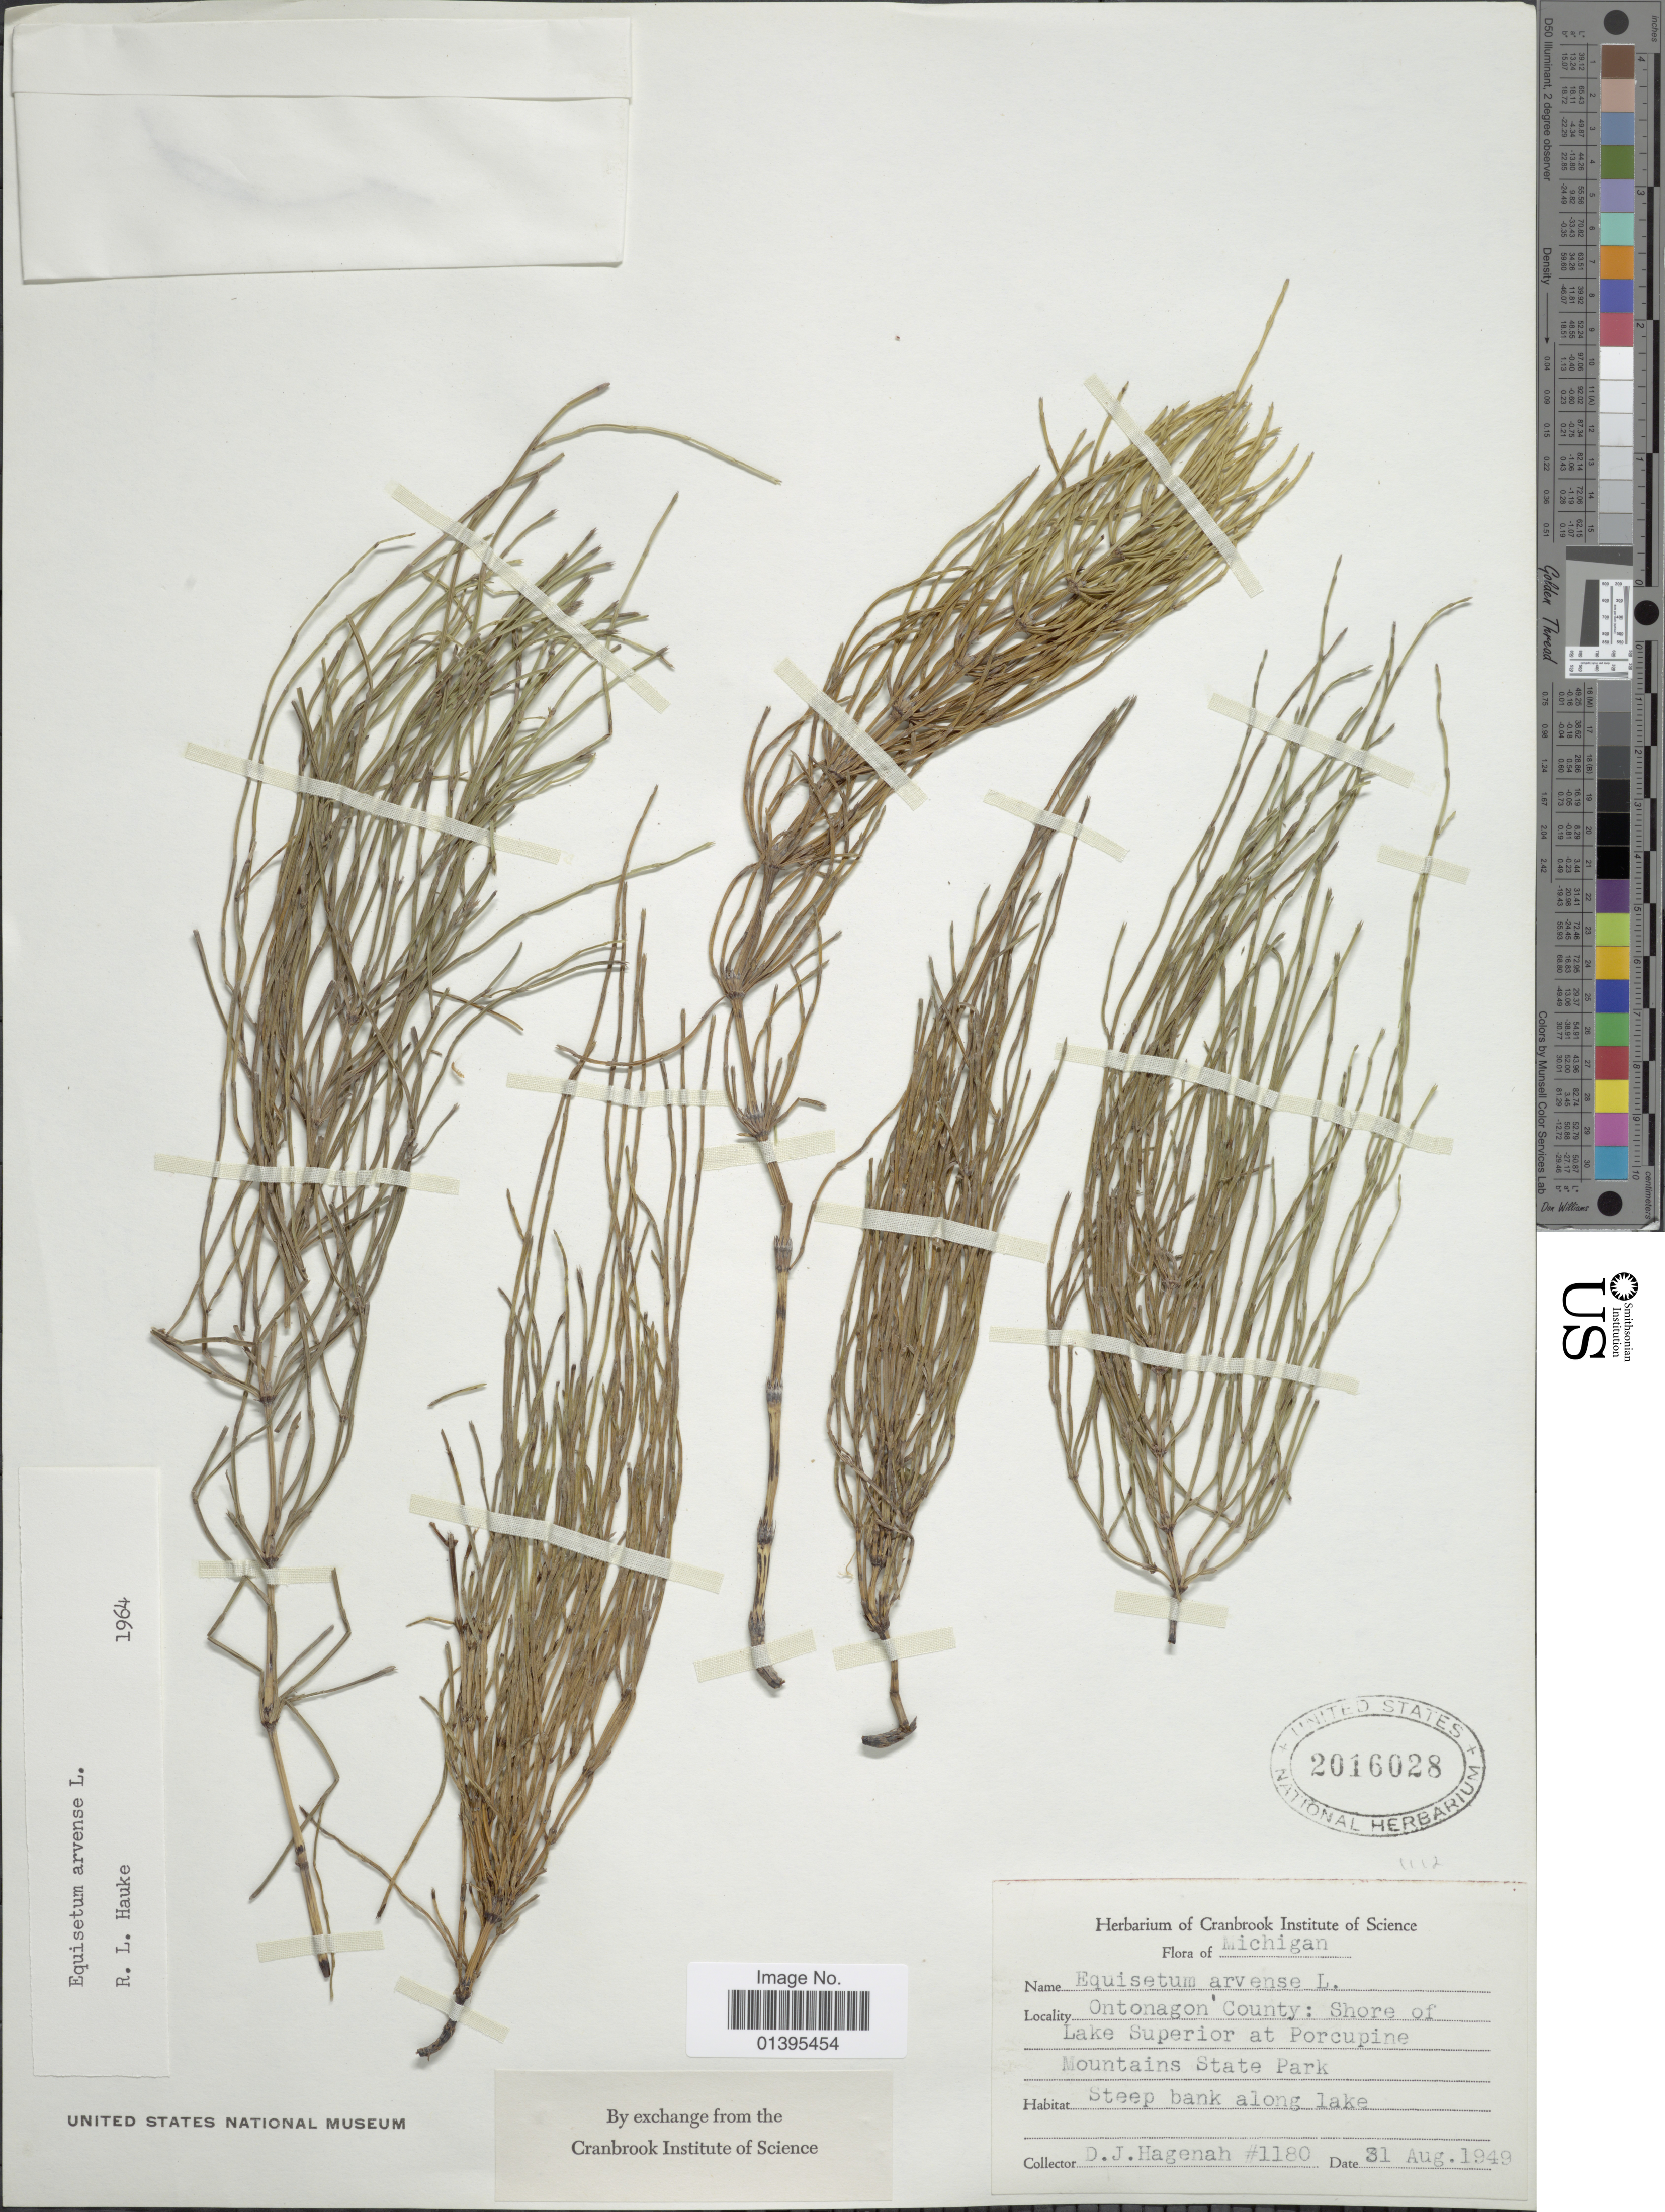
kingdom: Plantae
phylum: Tracheophyta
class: Polypodiopsida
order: Equisetales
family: Equisetaceae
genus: Equisetum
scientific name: Equisetum arvense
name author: L.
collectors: D. Hagenah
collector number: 1180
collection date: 1949-08-31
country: United States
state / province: Michigan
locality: Ontonagon County: Shore of Lake Superior at Porcupine Mountains State Park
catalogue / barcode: US 2016028